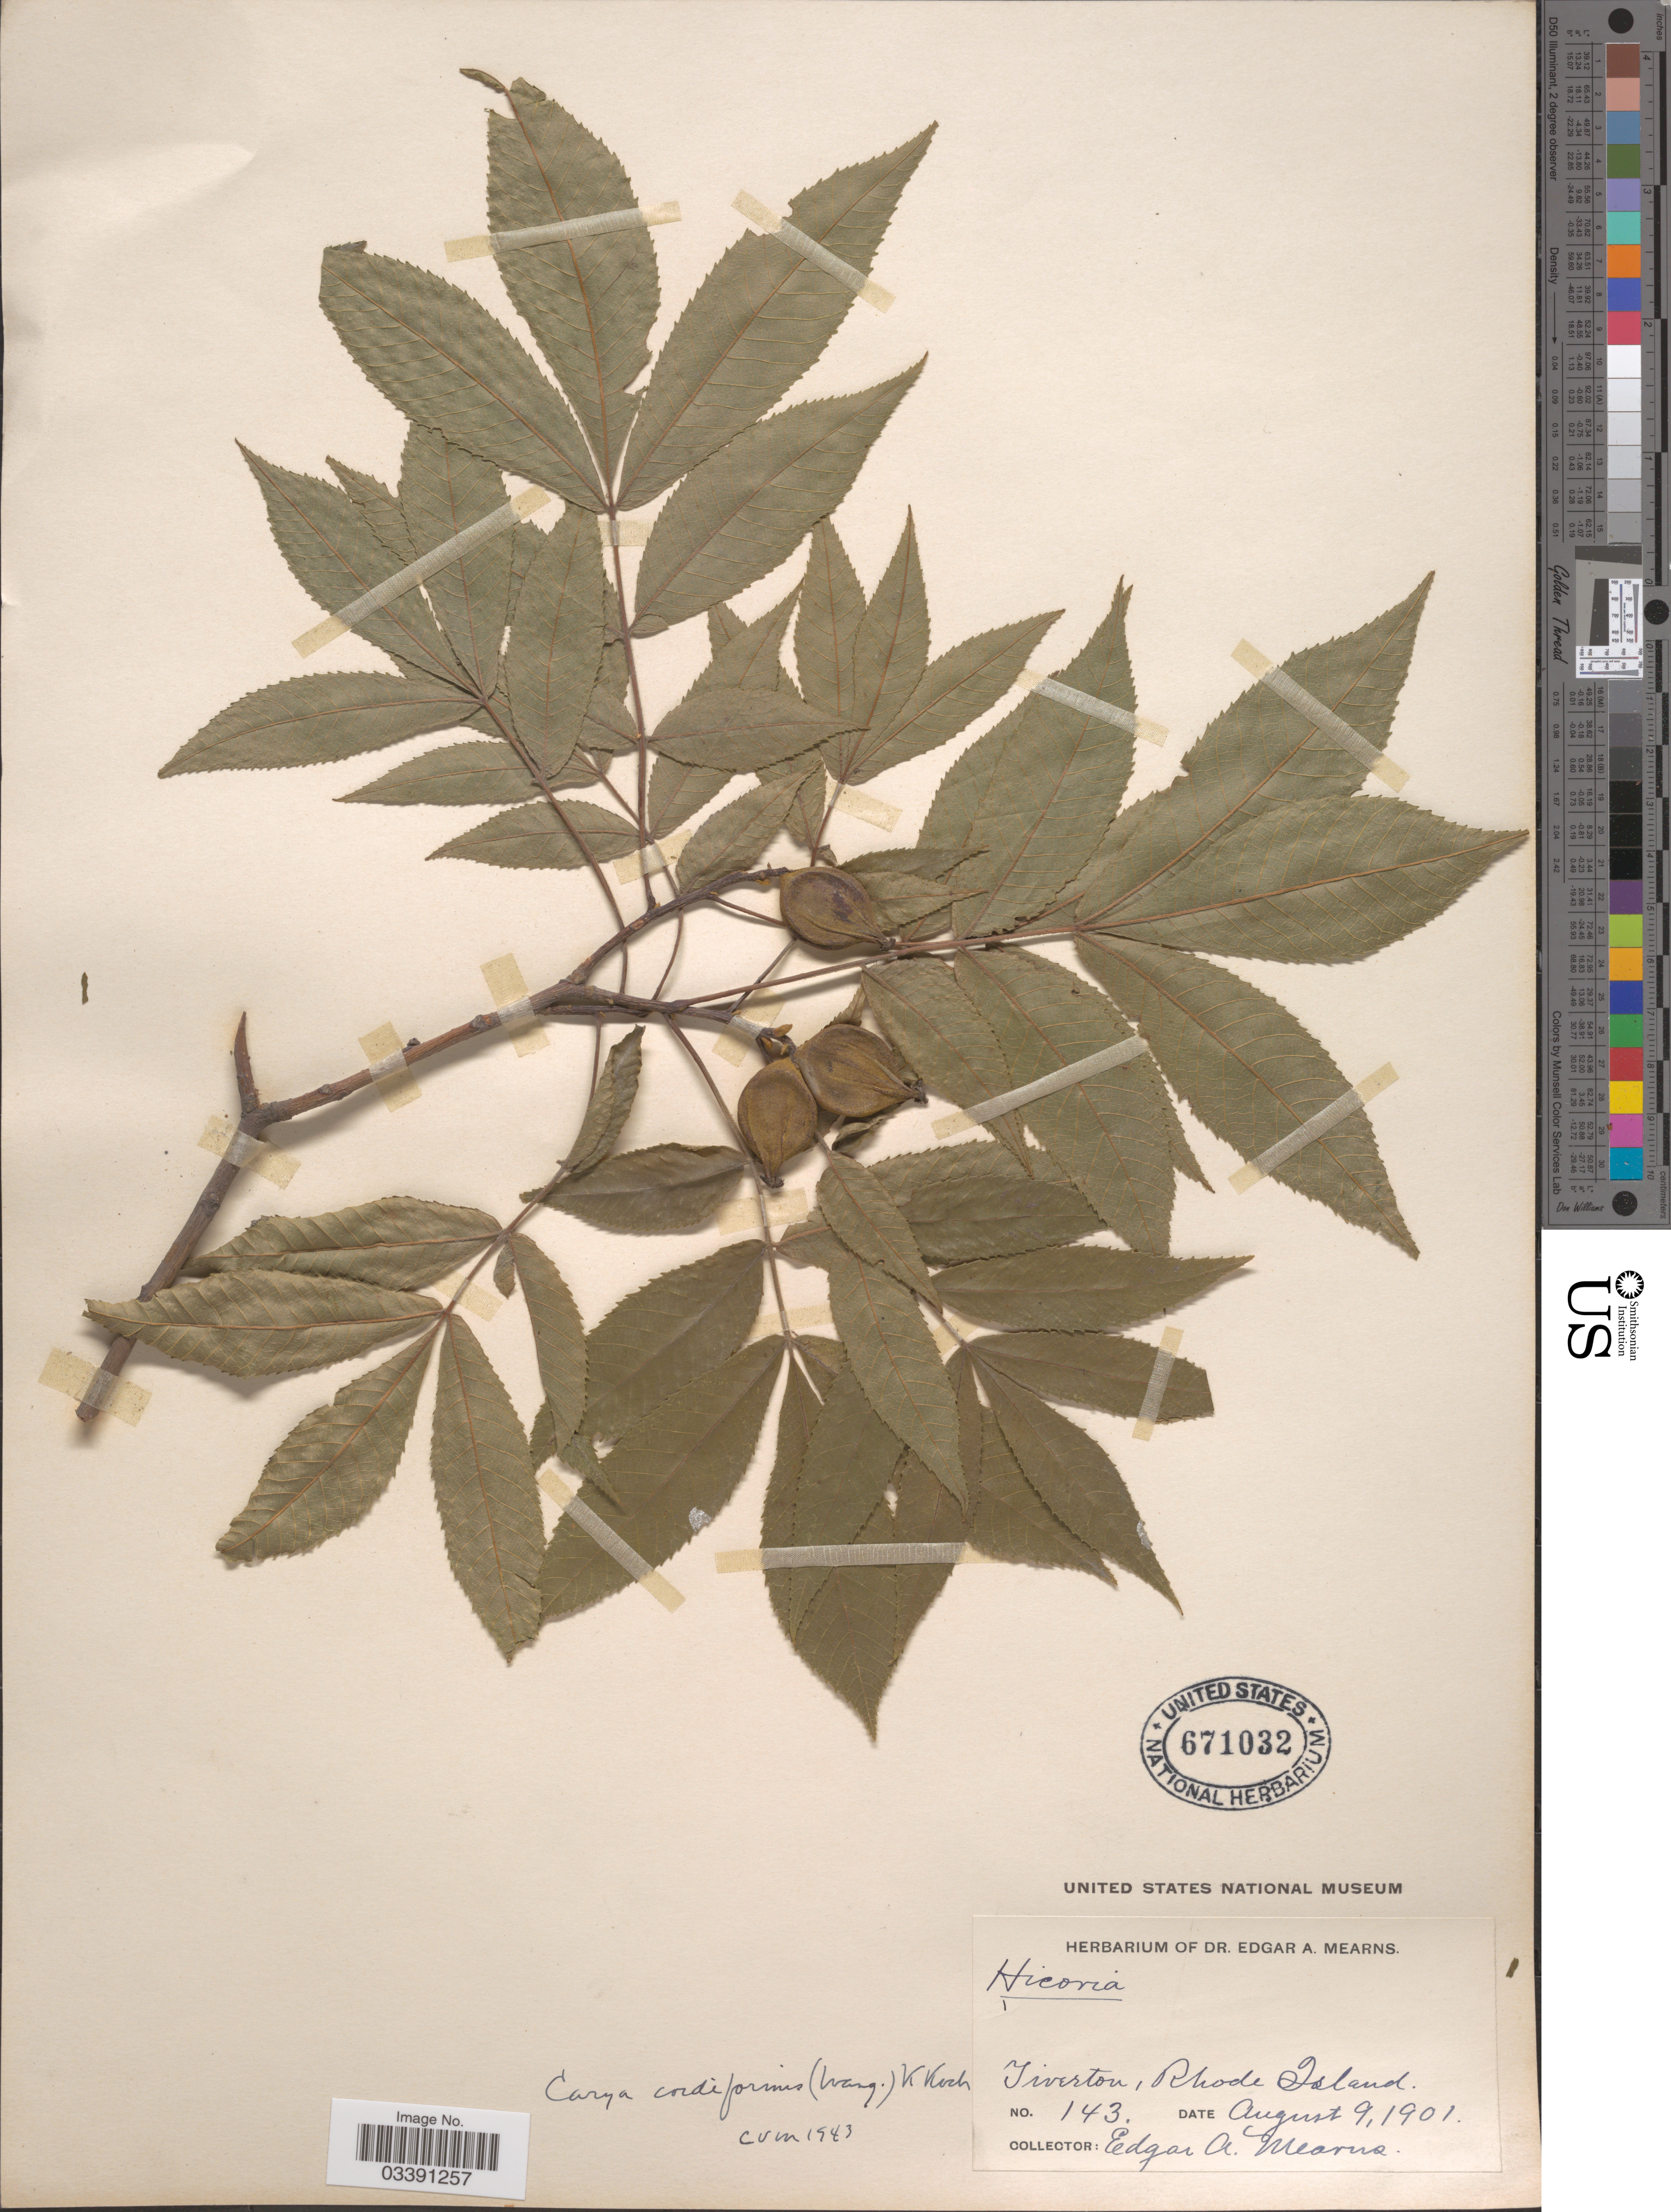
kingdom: Plantae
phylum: Tracheophyta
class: Magnoliopsida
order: Fagales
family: Juglandaceae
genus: Carya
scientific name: Carya cordiformis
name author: (Wangenh.) K. Koch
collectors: E. A. Mearns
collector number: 143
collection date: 1901-08-09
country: United States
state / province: Rhode Island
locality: Tiverton.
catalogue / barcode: US 671032